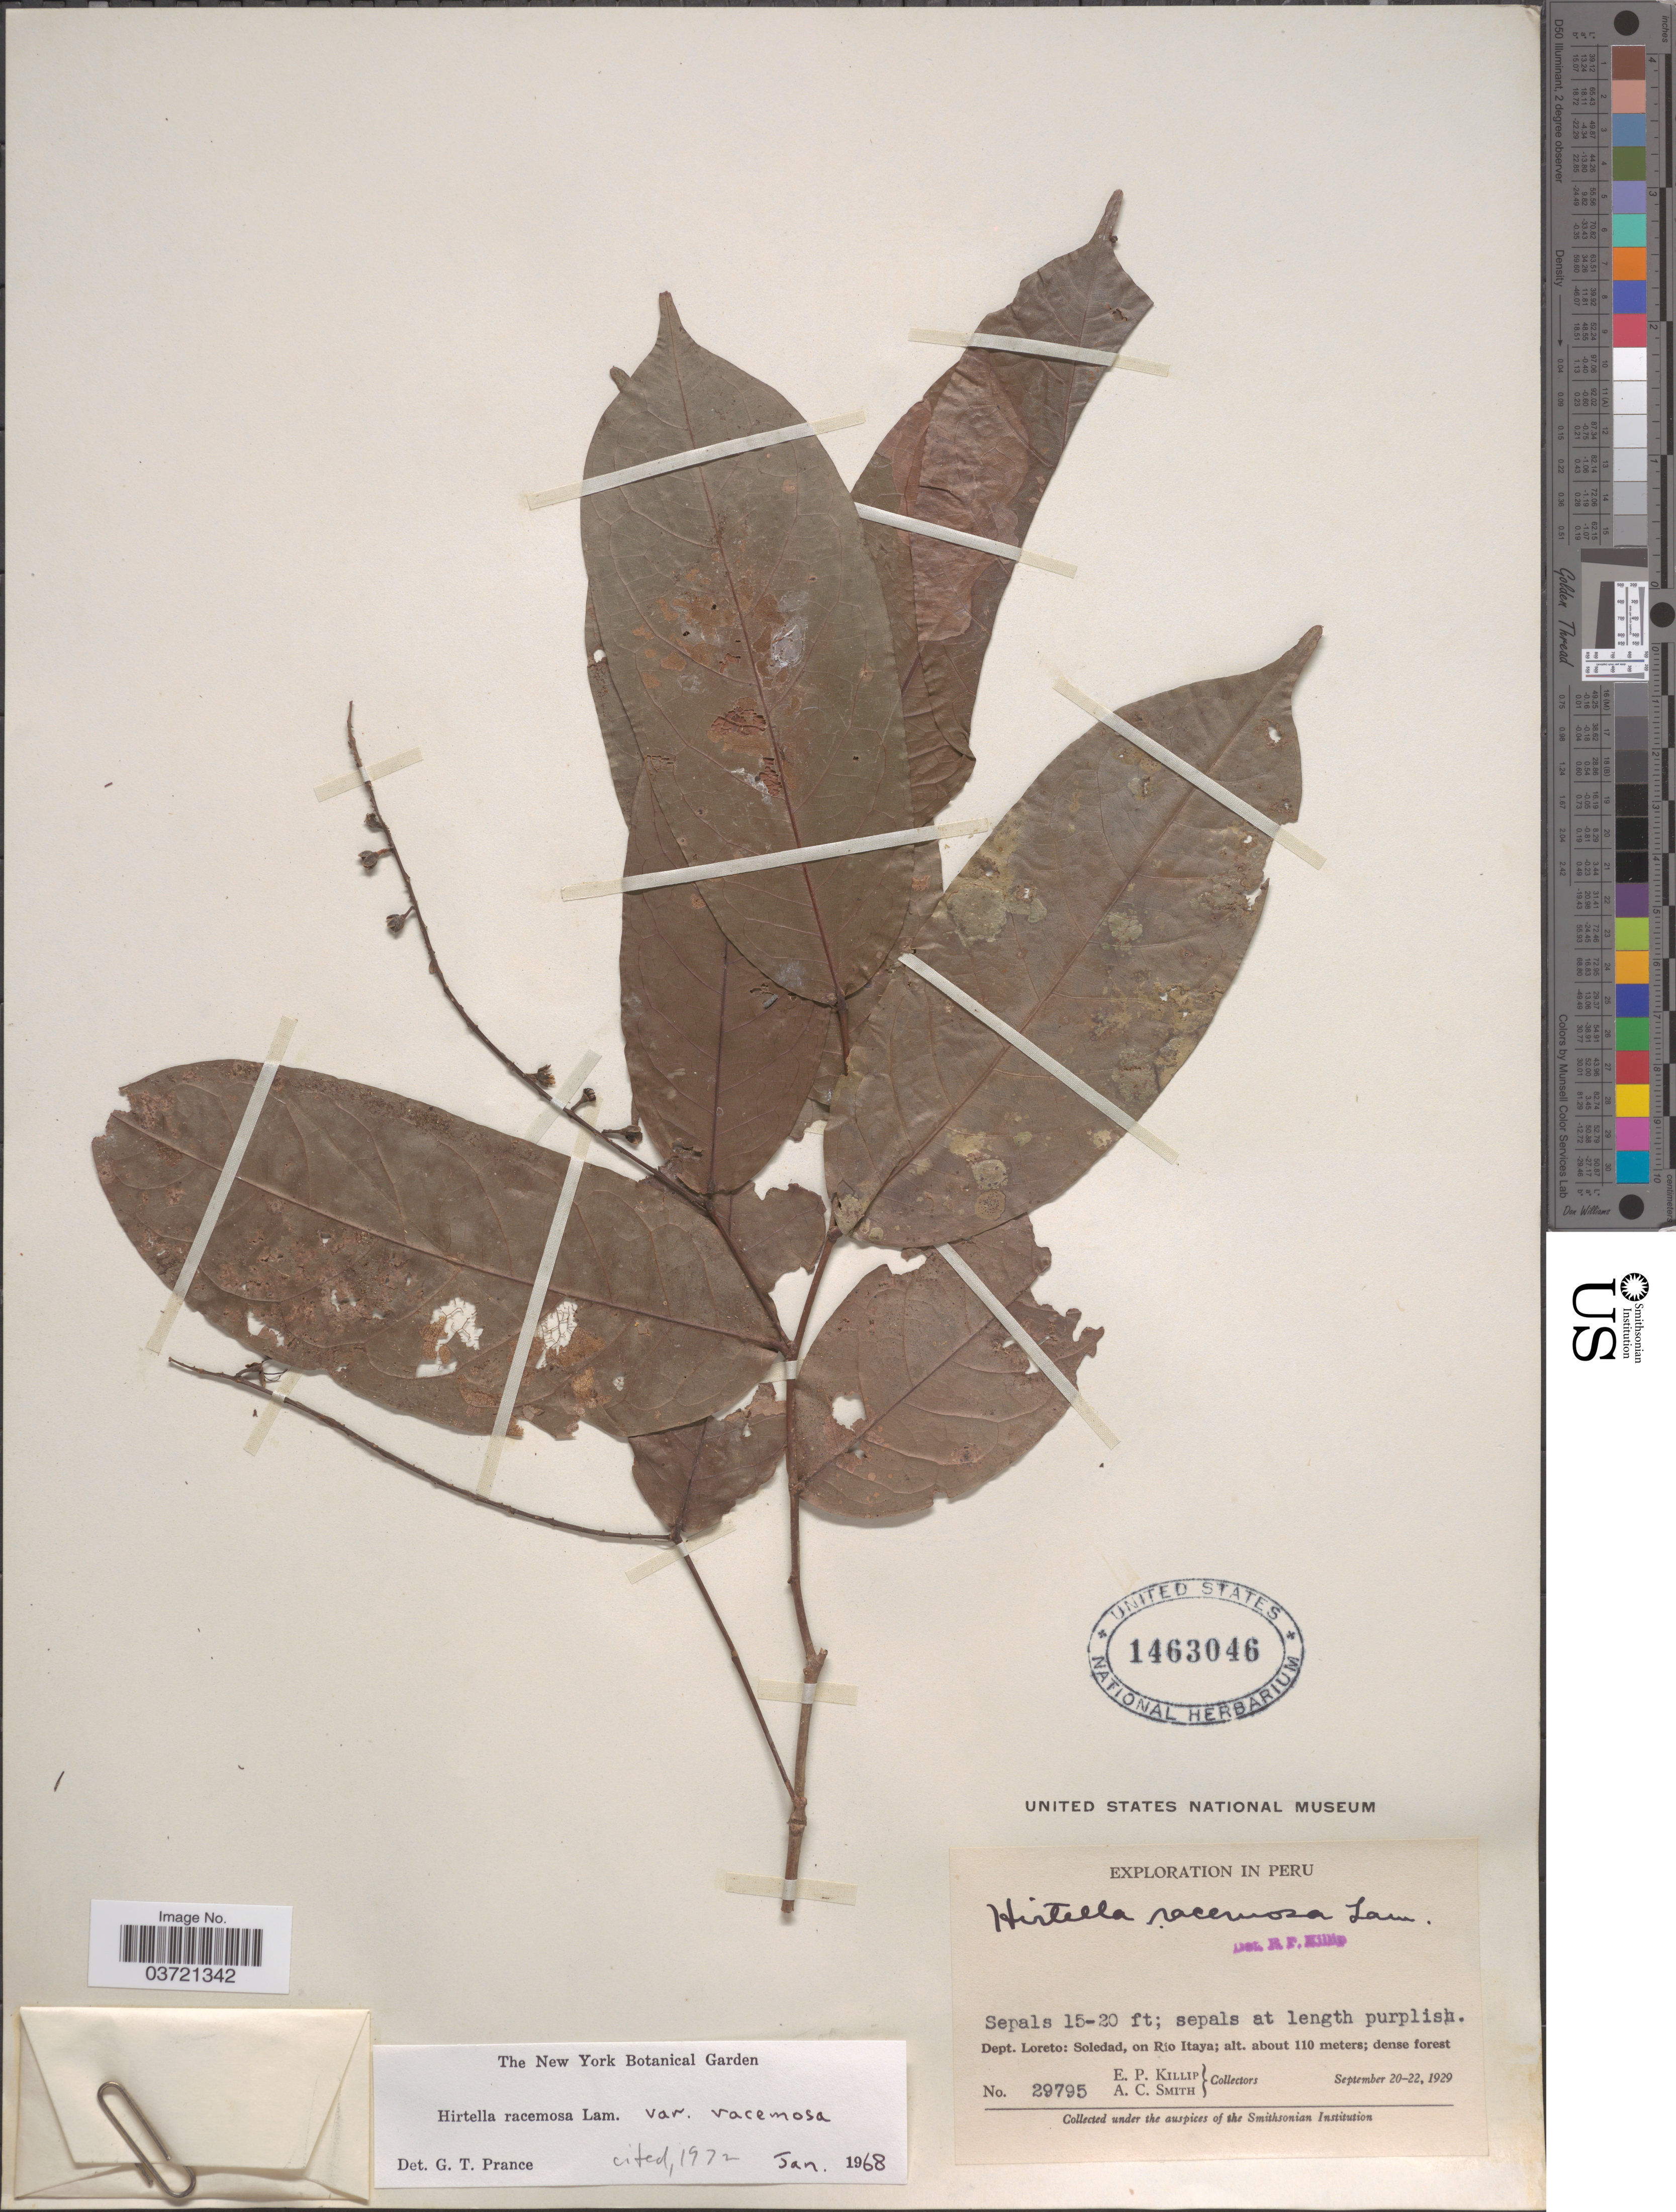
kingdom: Plantae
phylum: Tracheophyta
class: Magnoliopsida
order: Malpighiales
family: Chrysobalanaceae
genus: Hirtella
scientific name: Hirtella racemosa var. racemosa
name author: Lam.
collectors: E. P. Killip & A. C. Smith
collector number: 29795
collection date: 1929-09-20/1929-09-22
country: Peru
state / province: Loreto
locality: Dept. Loreto: Soledad, on Río Itaya.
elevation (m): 110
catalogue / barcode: US 1463046